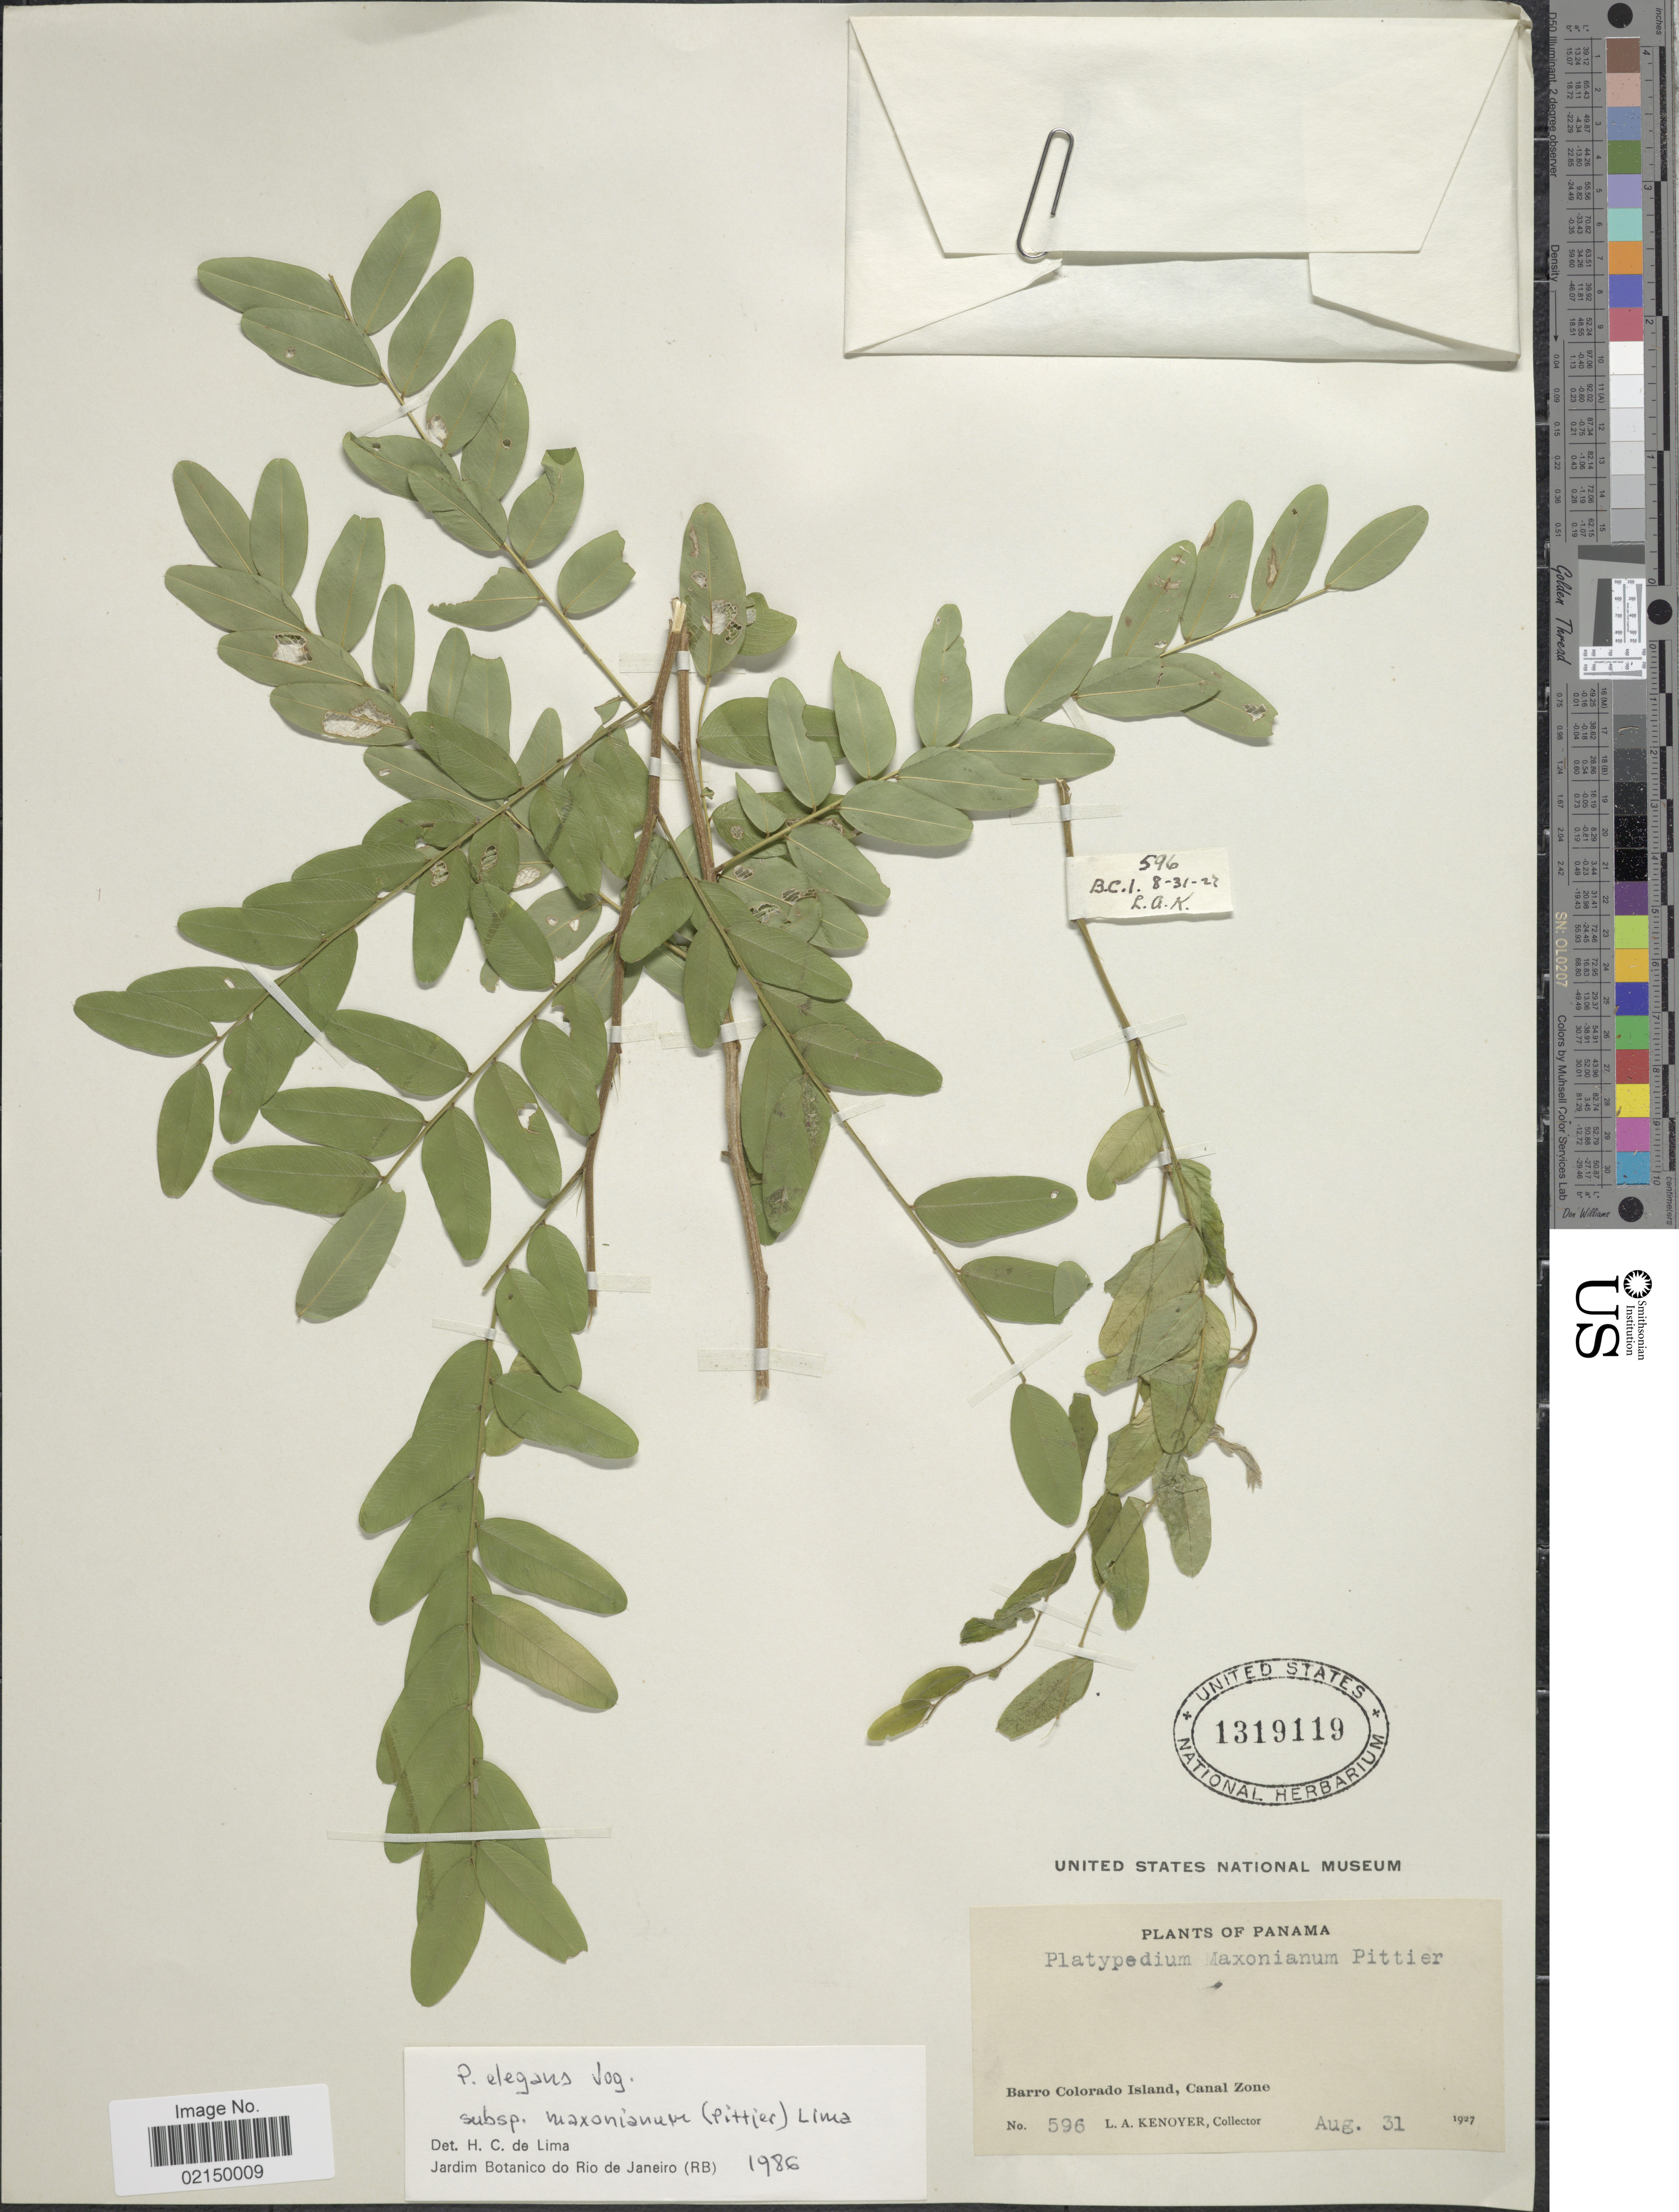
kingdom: Plantae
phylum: Tracheophyta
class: Magnoliopsida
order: Fabales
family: Fabaceae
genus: Platypodium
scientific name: Platypodium elegans subsp. maxonianum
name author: (Pittier) H.C. Lima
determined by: Lima, H. C. de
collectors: L. A. Kenoyer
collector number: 596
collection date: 1927-08-31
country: Panama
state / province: Panamá Oeste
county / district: Canal Zone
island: Barro Colorado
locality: Barro Colorado Island, Canal Zone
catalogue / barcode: US 1319119